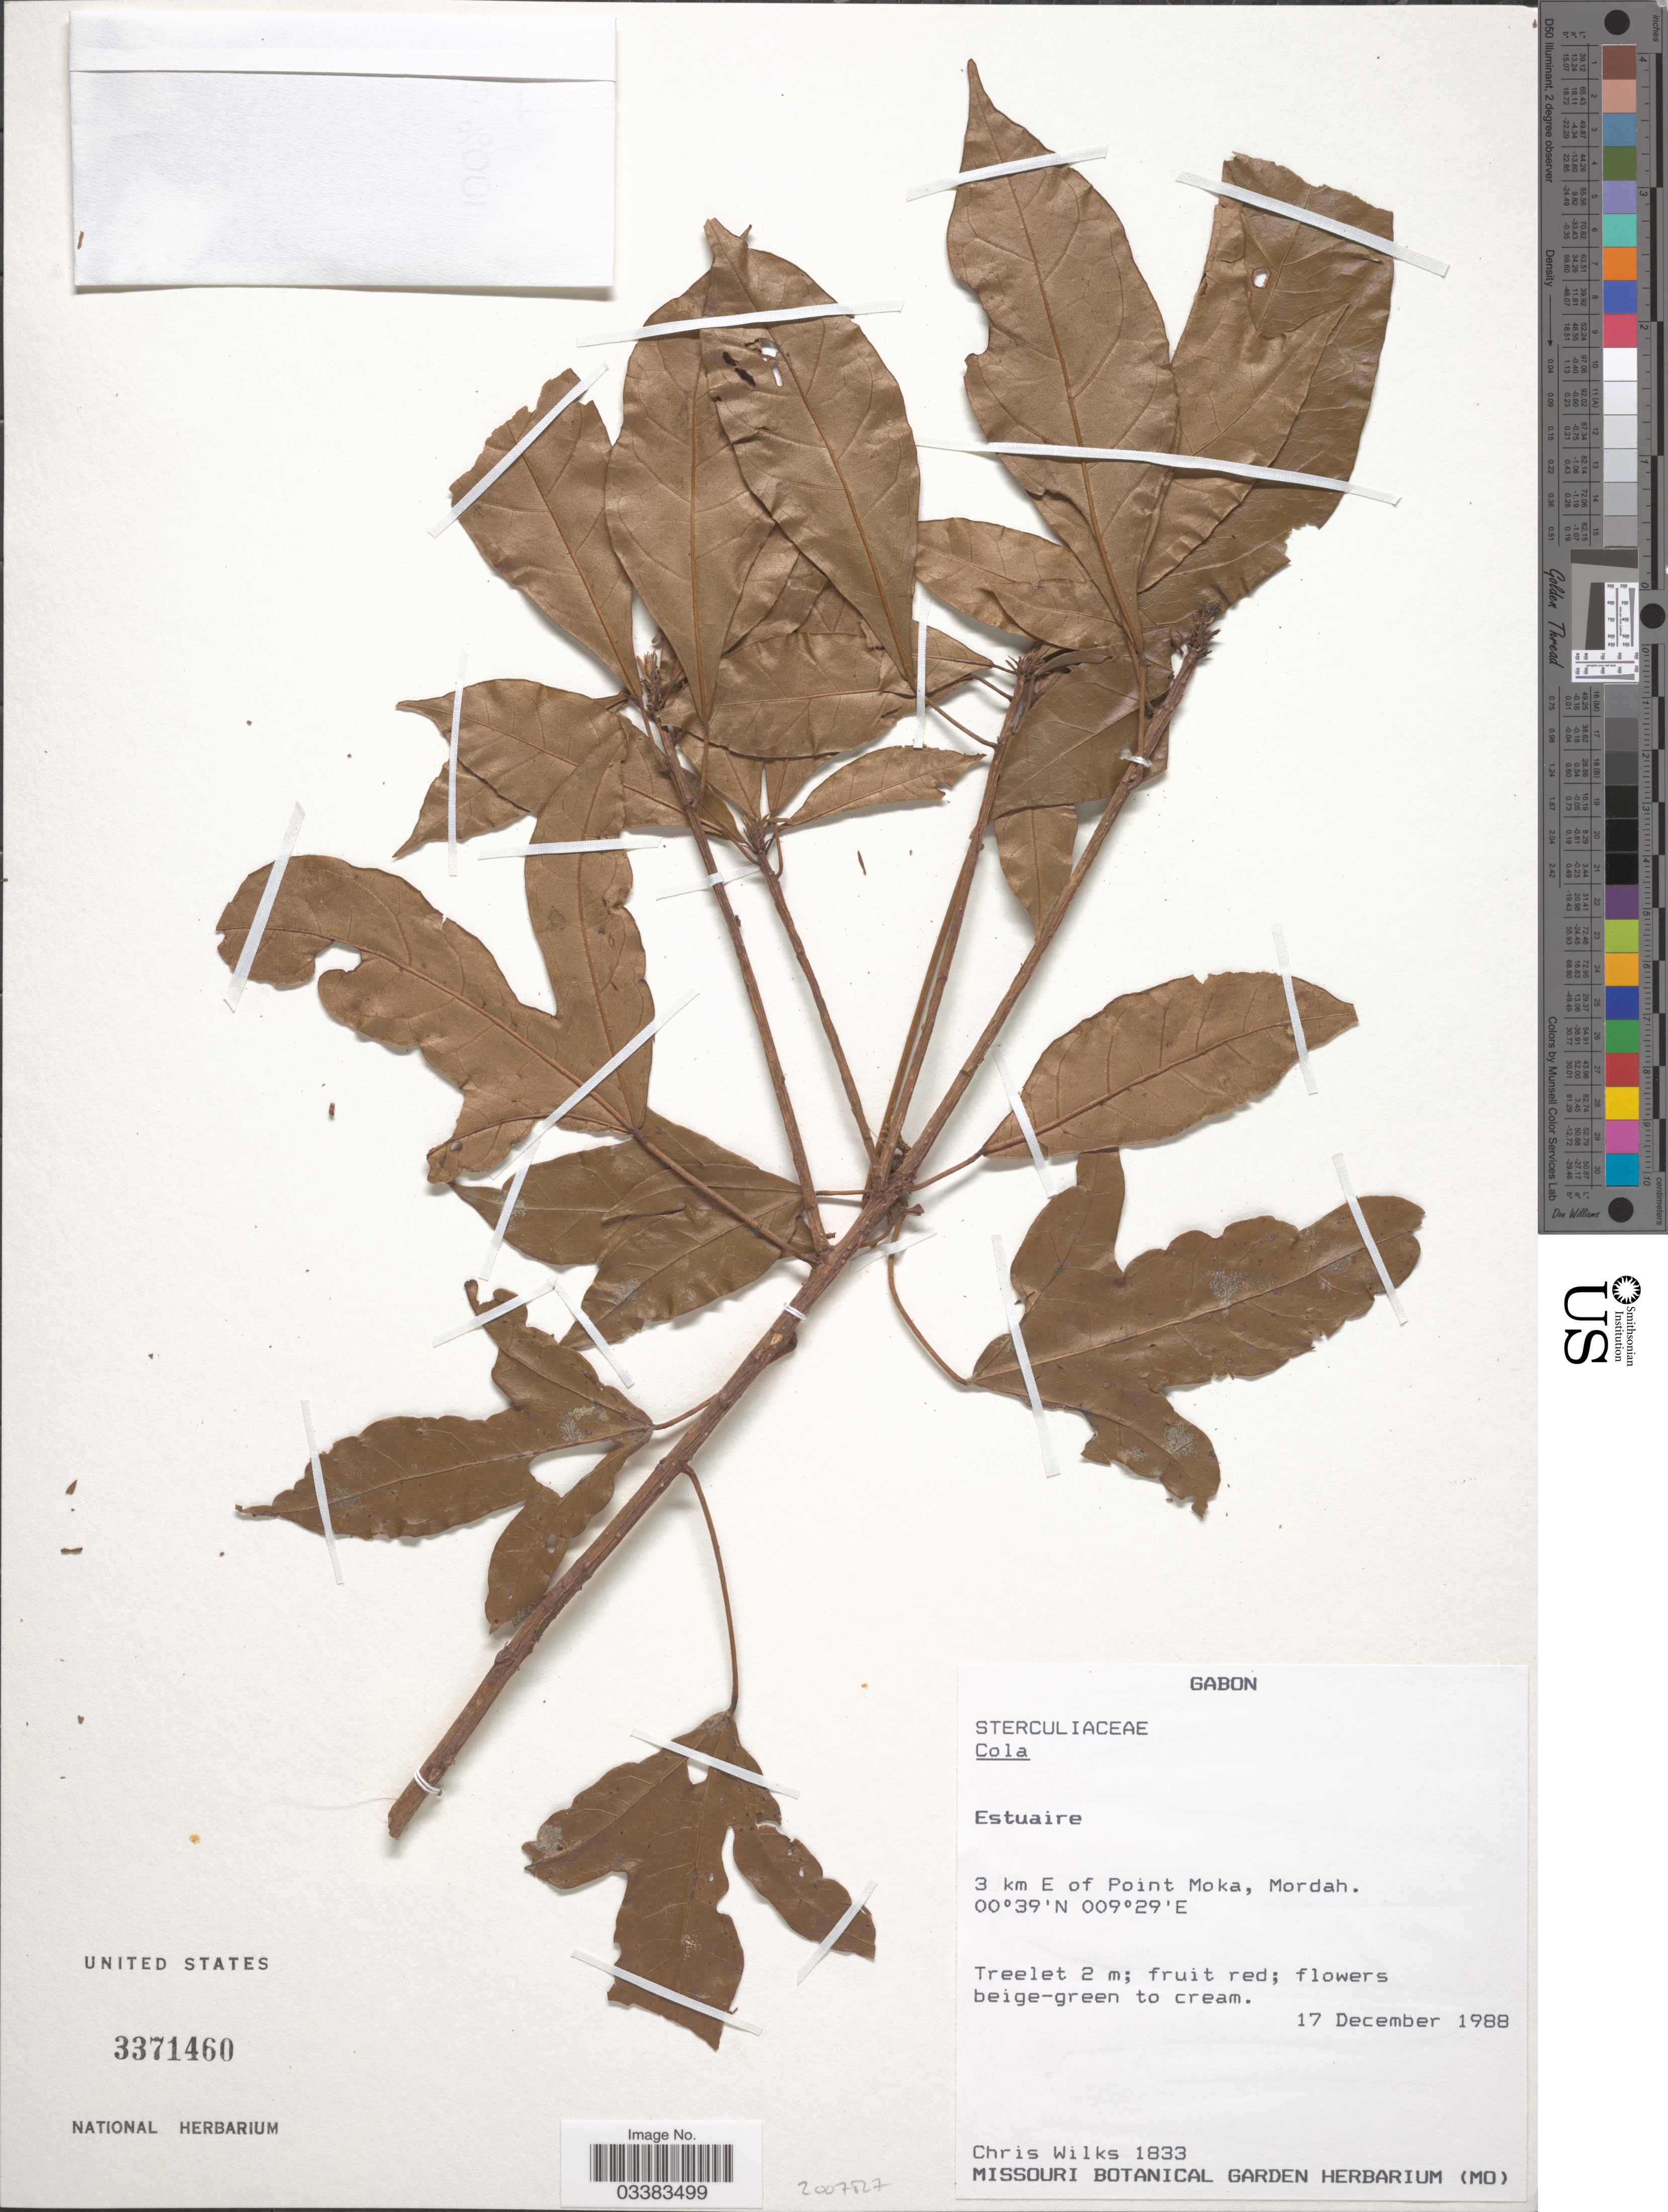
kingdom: Plantae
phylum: Tracheophyta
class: Magnoliopsida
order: Malvales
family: Malvaceae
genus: Cola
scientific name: Cola sp.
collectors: C. Wilks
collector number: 1833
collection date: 1988-12-17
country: Gabon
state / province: Estuaire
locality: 3 km E of Point Moka, Mordah.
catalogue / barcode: US 3371460